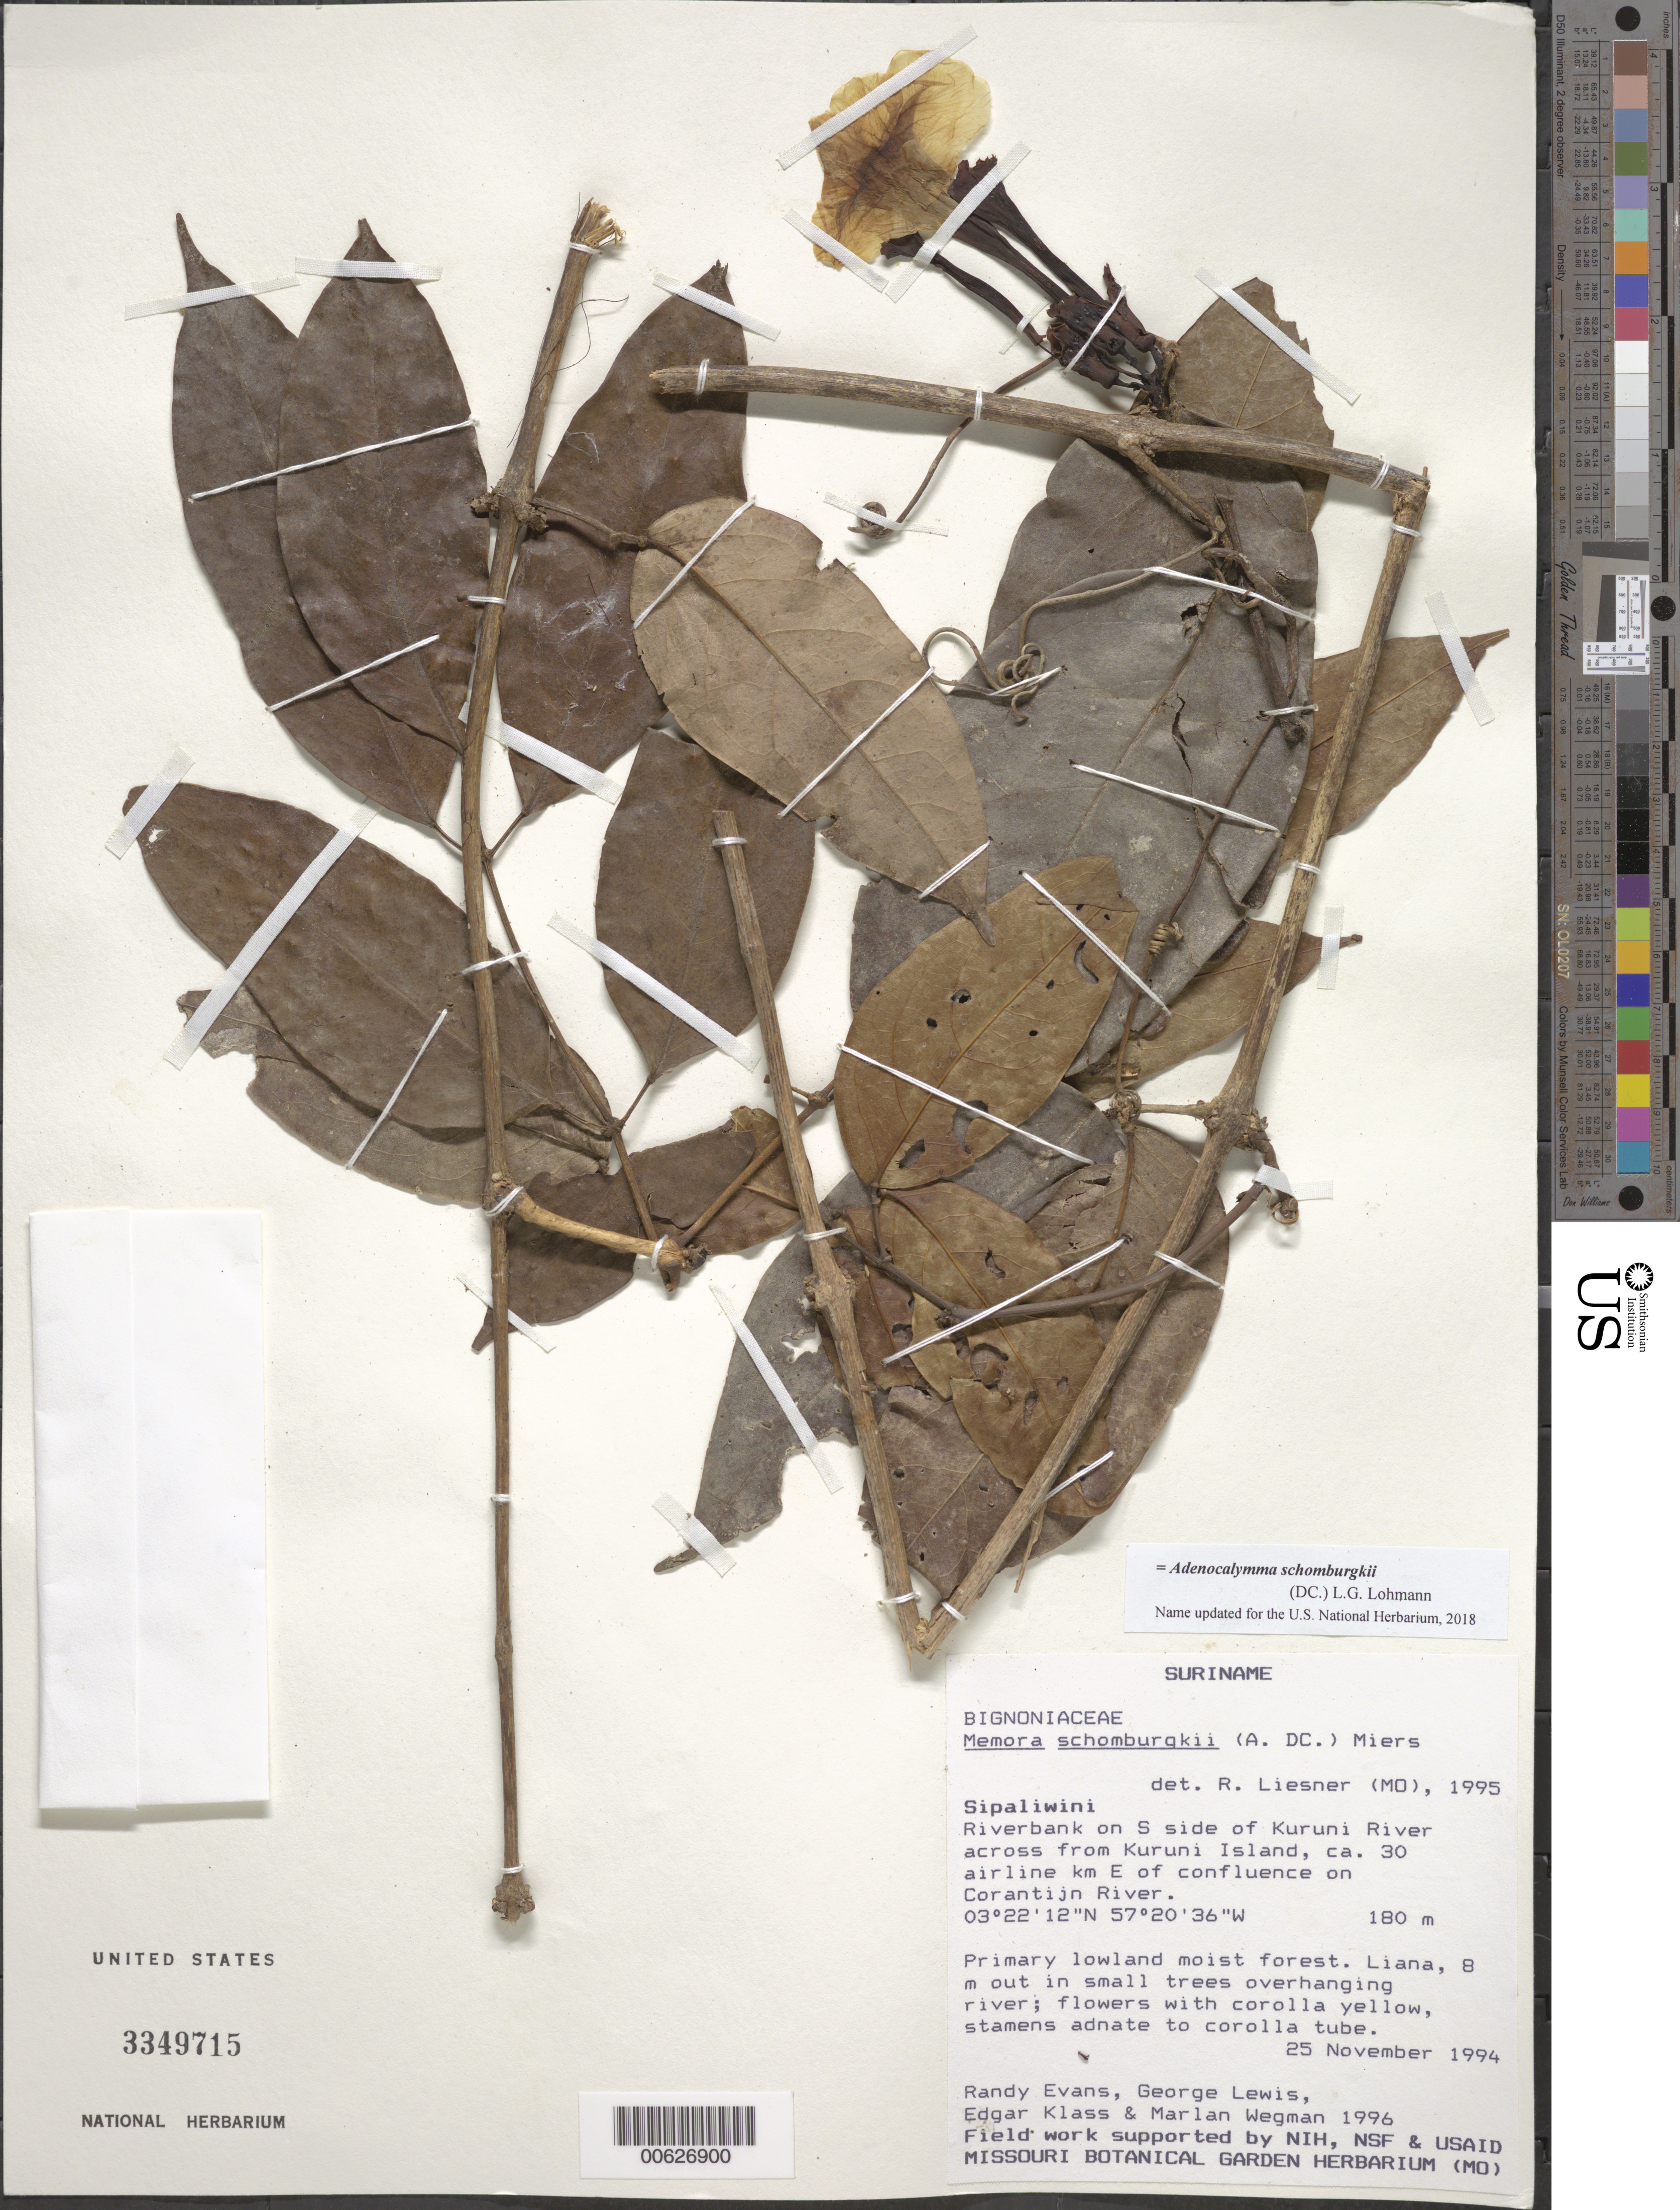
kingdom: Plantae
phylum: Tracheophyta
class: Magnoliopsida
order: Lamiales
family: Bignoniaceae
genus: Adenocalymma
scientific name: Adenocalymma schomburgkii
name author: (DC.) L.G. Lohmann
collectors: R. Evans, G. Lewis, E. Klass & M. Wegman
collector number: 1996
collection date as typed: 25-Nov-94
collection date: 1994-11-25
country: Suriname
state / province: Sipaliwini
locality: Kuruni Island, N side, W of trail from airstrip to N branch of Kuruni R., ca 30 airline km E of confluence on Corantijn R.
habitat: Primary lowland moist forest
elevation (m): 180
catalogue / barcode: US 3349715